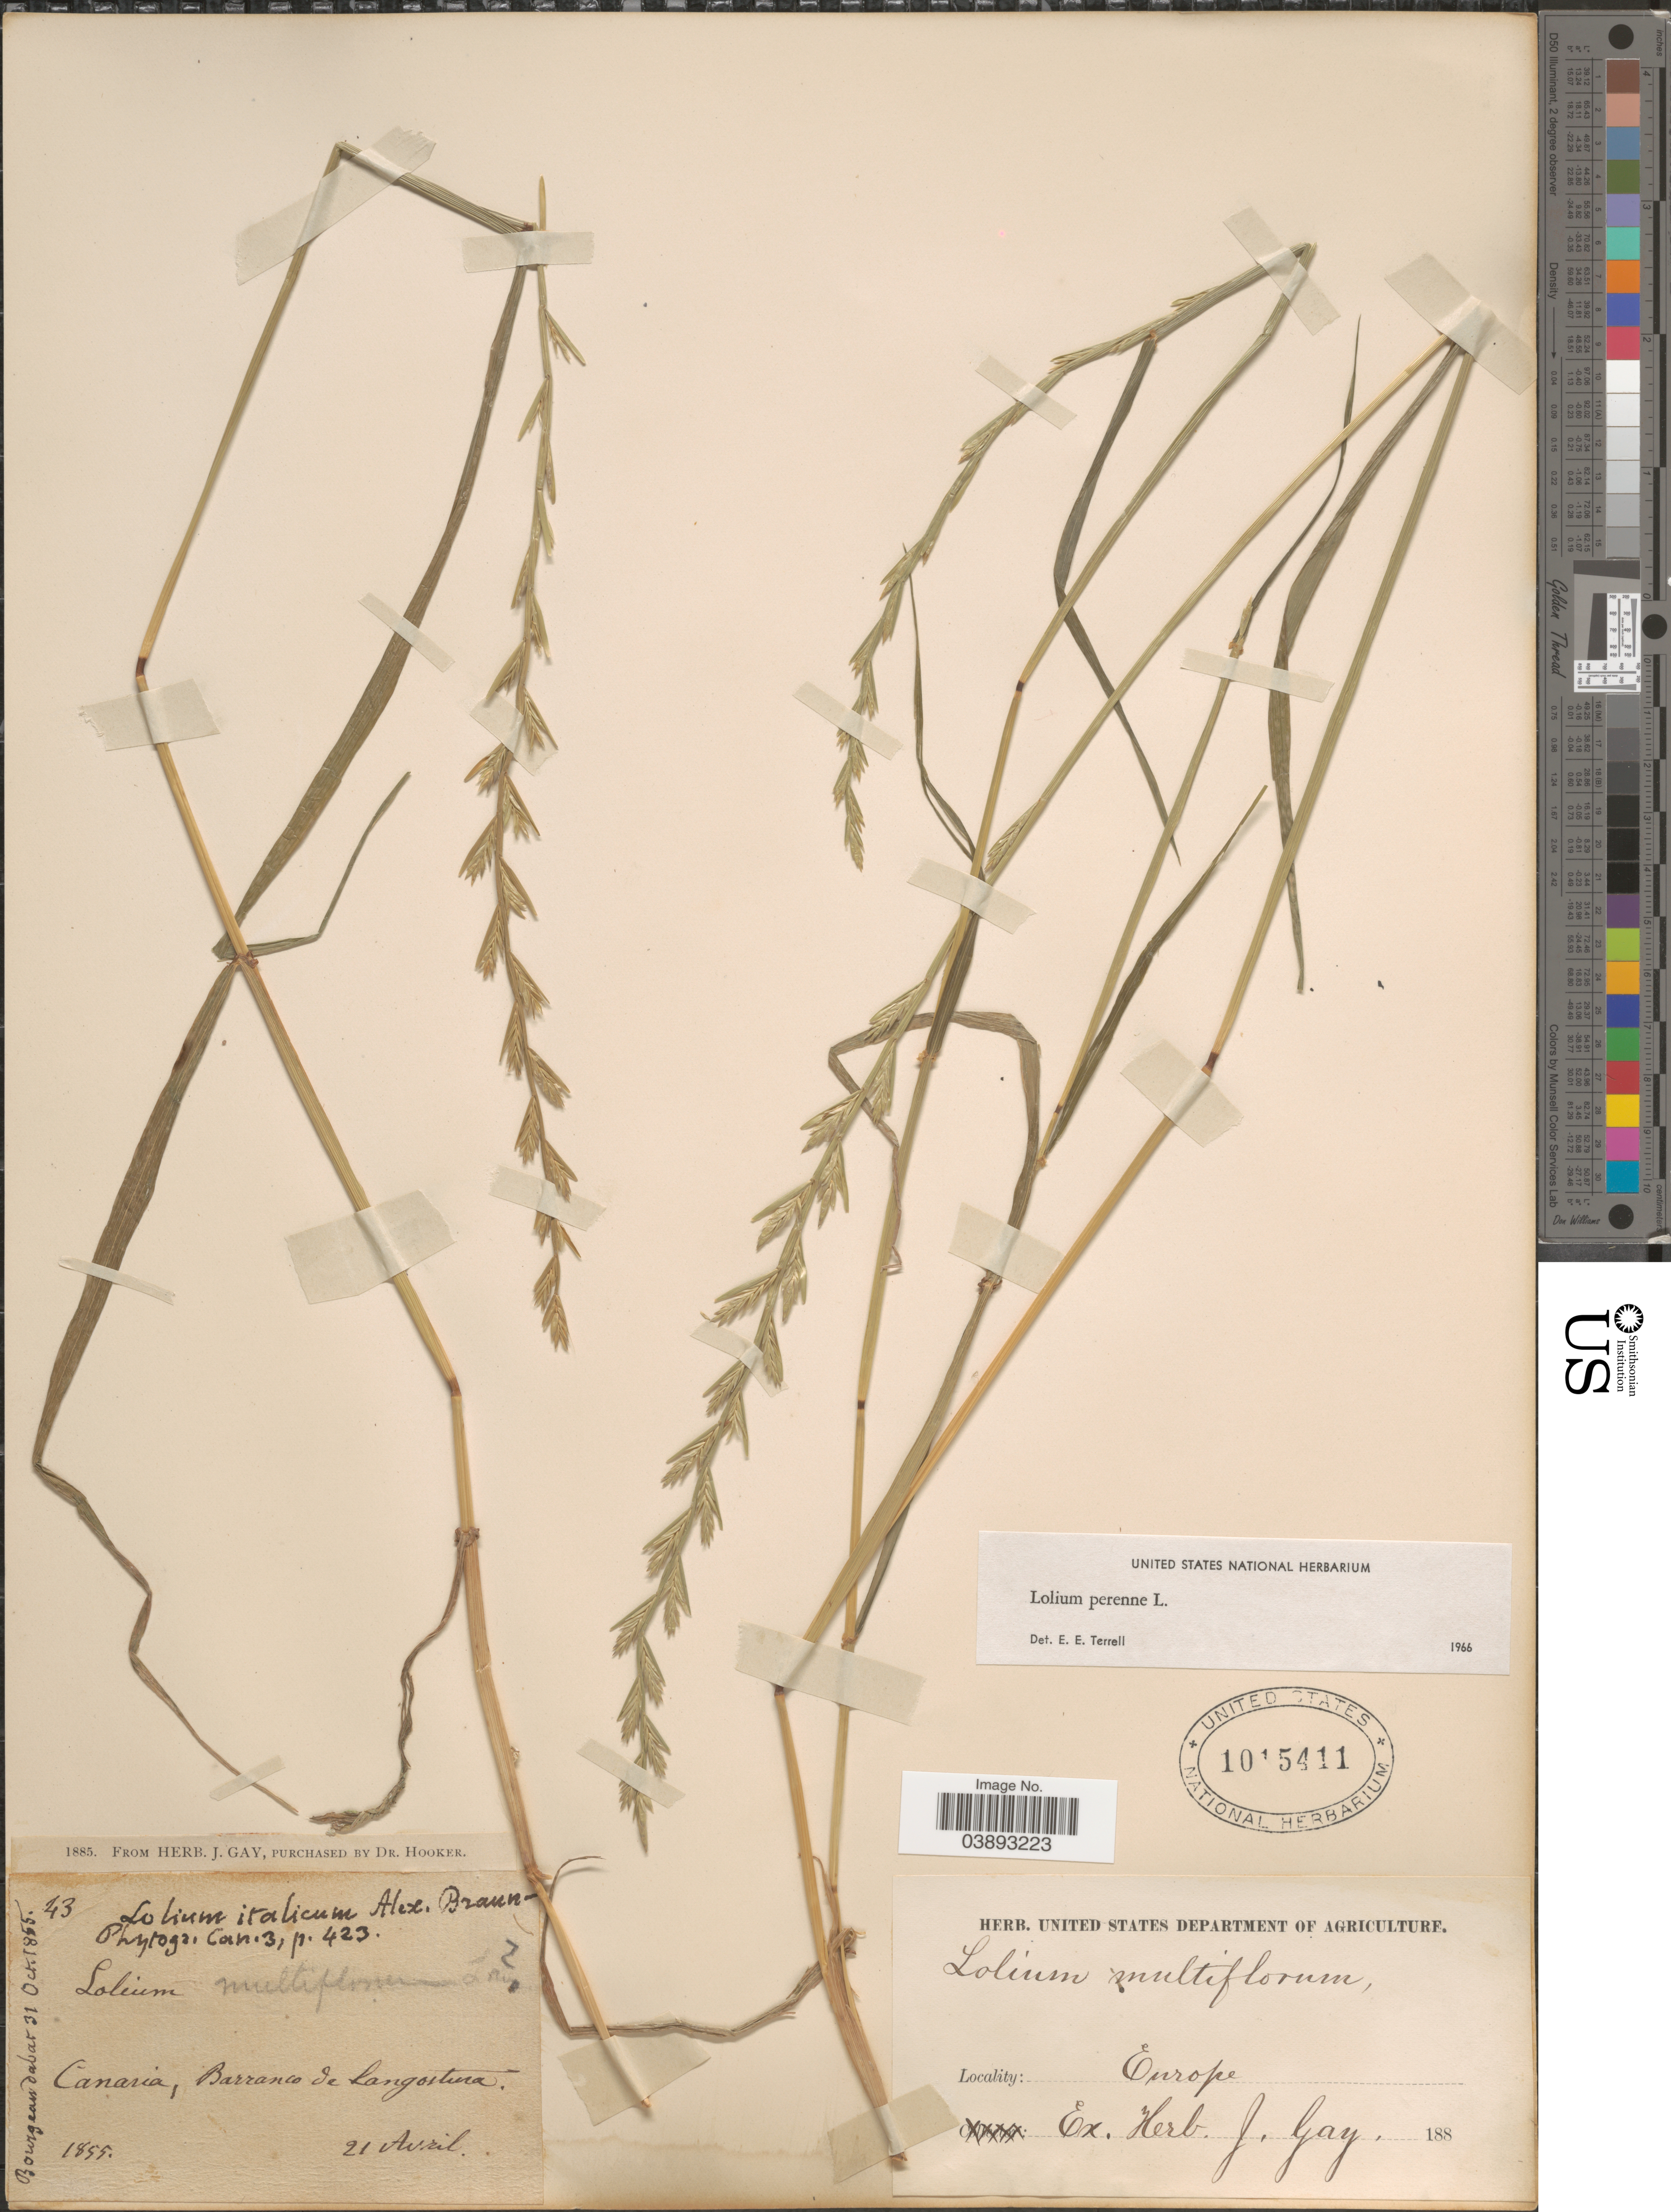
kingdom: Plantae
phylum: Tracheophyta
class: Liliopsida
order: Poales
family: Poaceae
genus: Lolium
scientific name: Lolium perenne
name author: L.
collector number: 43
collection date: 1855-04-21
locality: Canaria, Barranco de Langostina. Europe.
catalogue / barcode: US 1015411